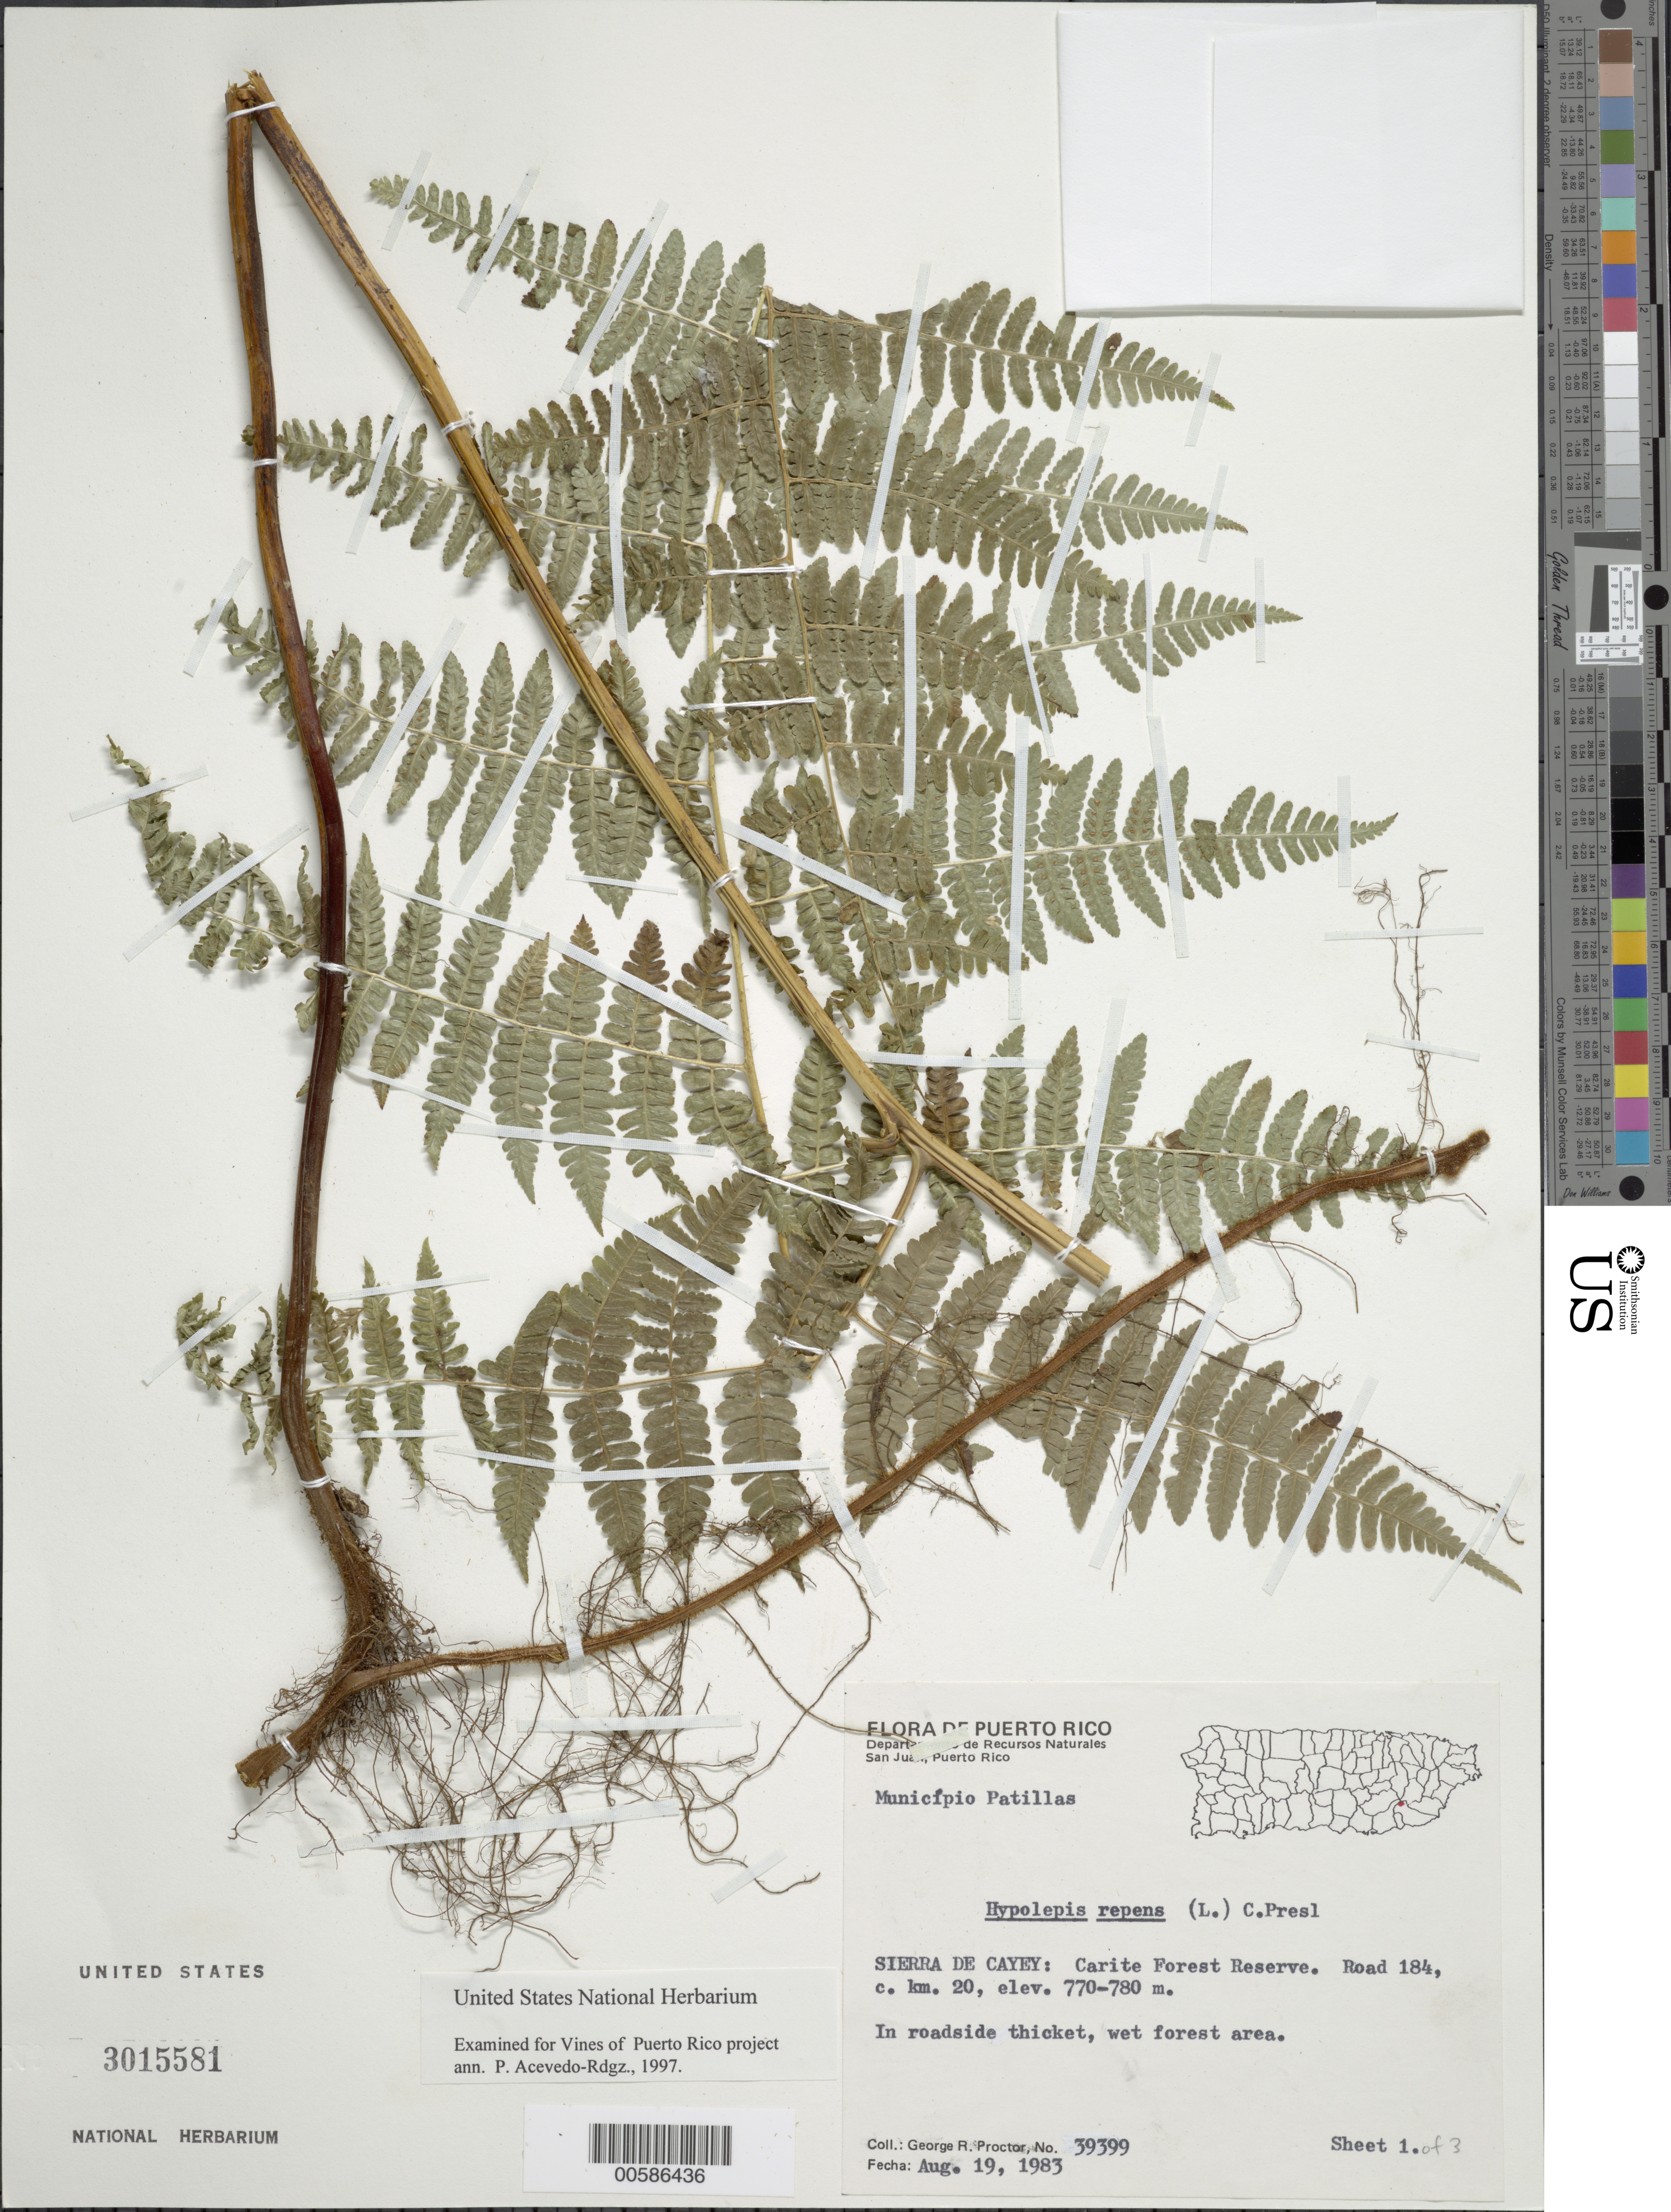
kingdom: Plantae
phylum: Tracheophyta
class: Polypodiopsida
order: Polypodiales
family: Dennstaedtiaceae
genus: Hypolepis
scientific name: Hypolepis repens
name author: (L.) C. Presl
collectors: G. R. Proctor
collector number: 39399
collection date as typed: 19 Aug 1983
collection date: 1983-08-19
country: Puerto Rico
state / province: Río Grande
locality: Sierra de Cayey: Carite Forest Reserve. Road 184, c. km 20. Municipio Patillas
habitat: In roadside thicket, wet forest area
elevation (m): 770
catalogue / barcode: US 3015581